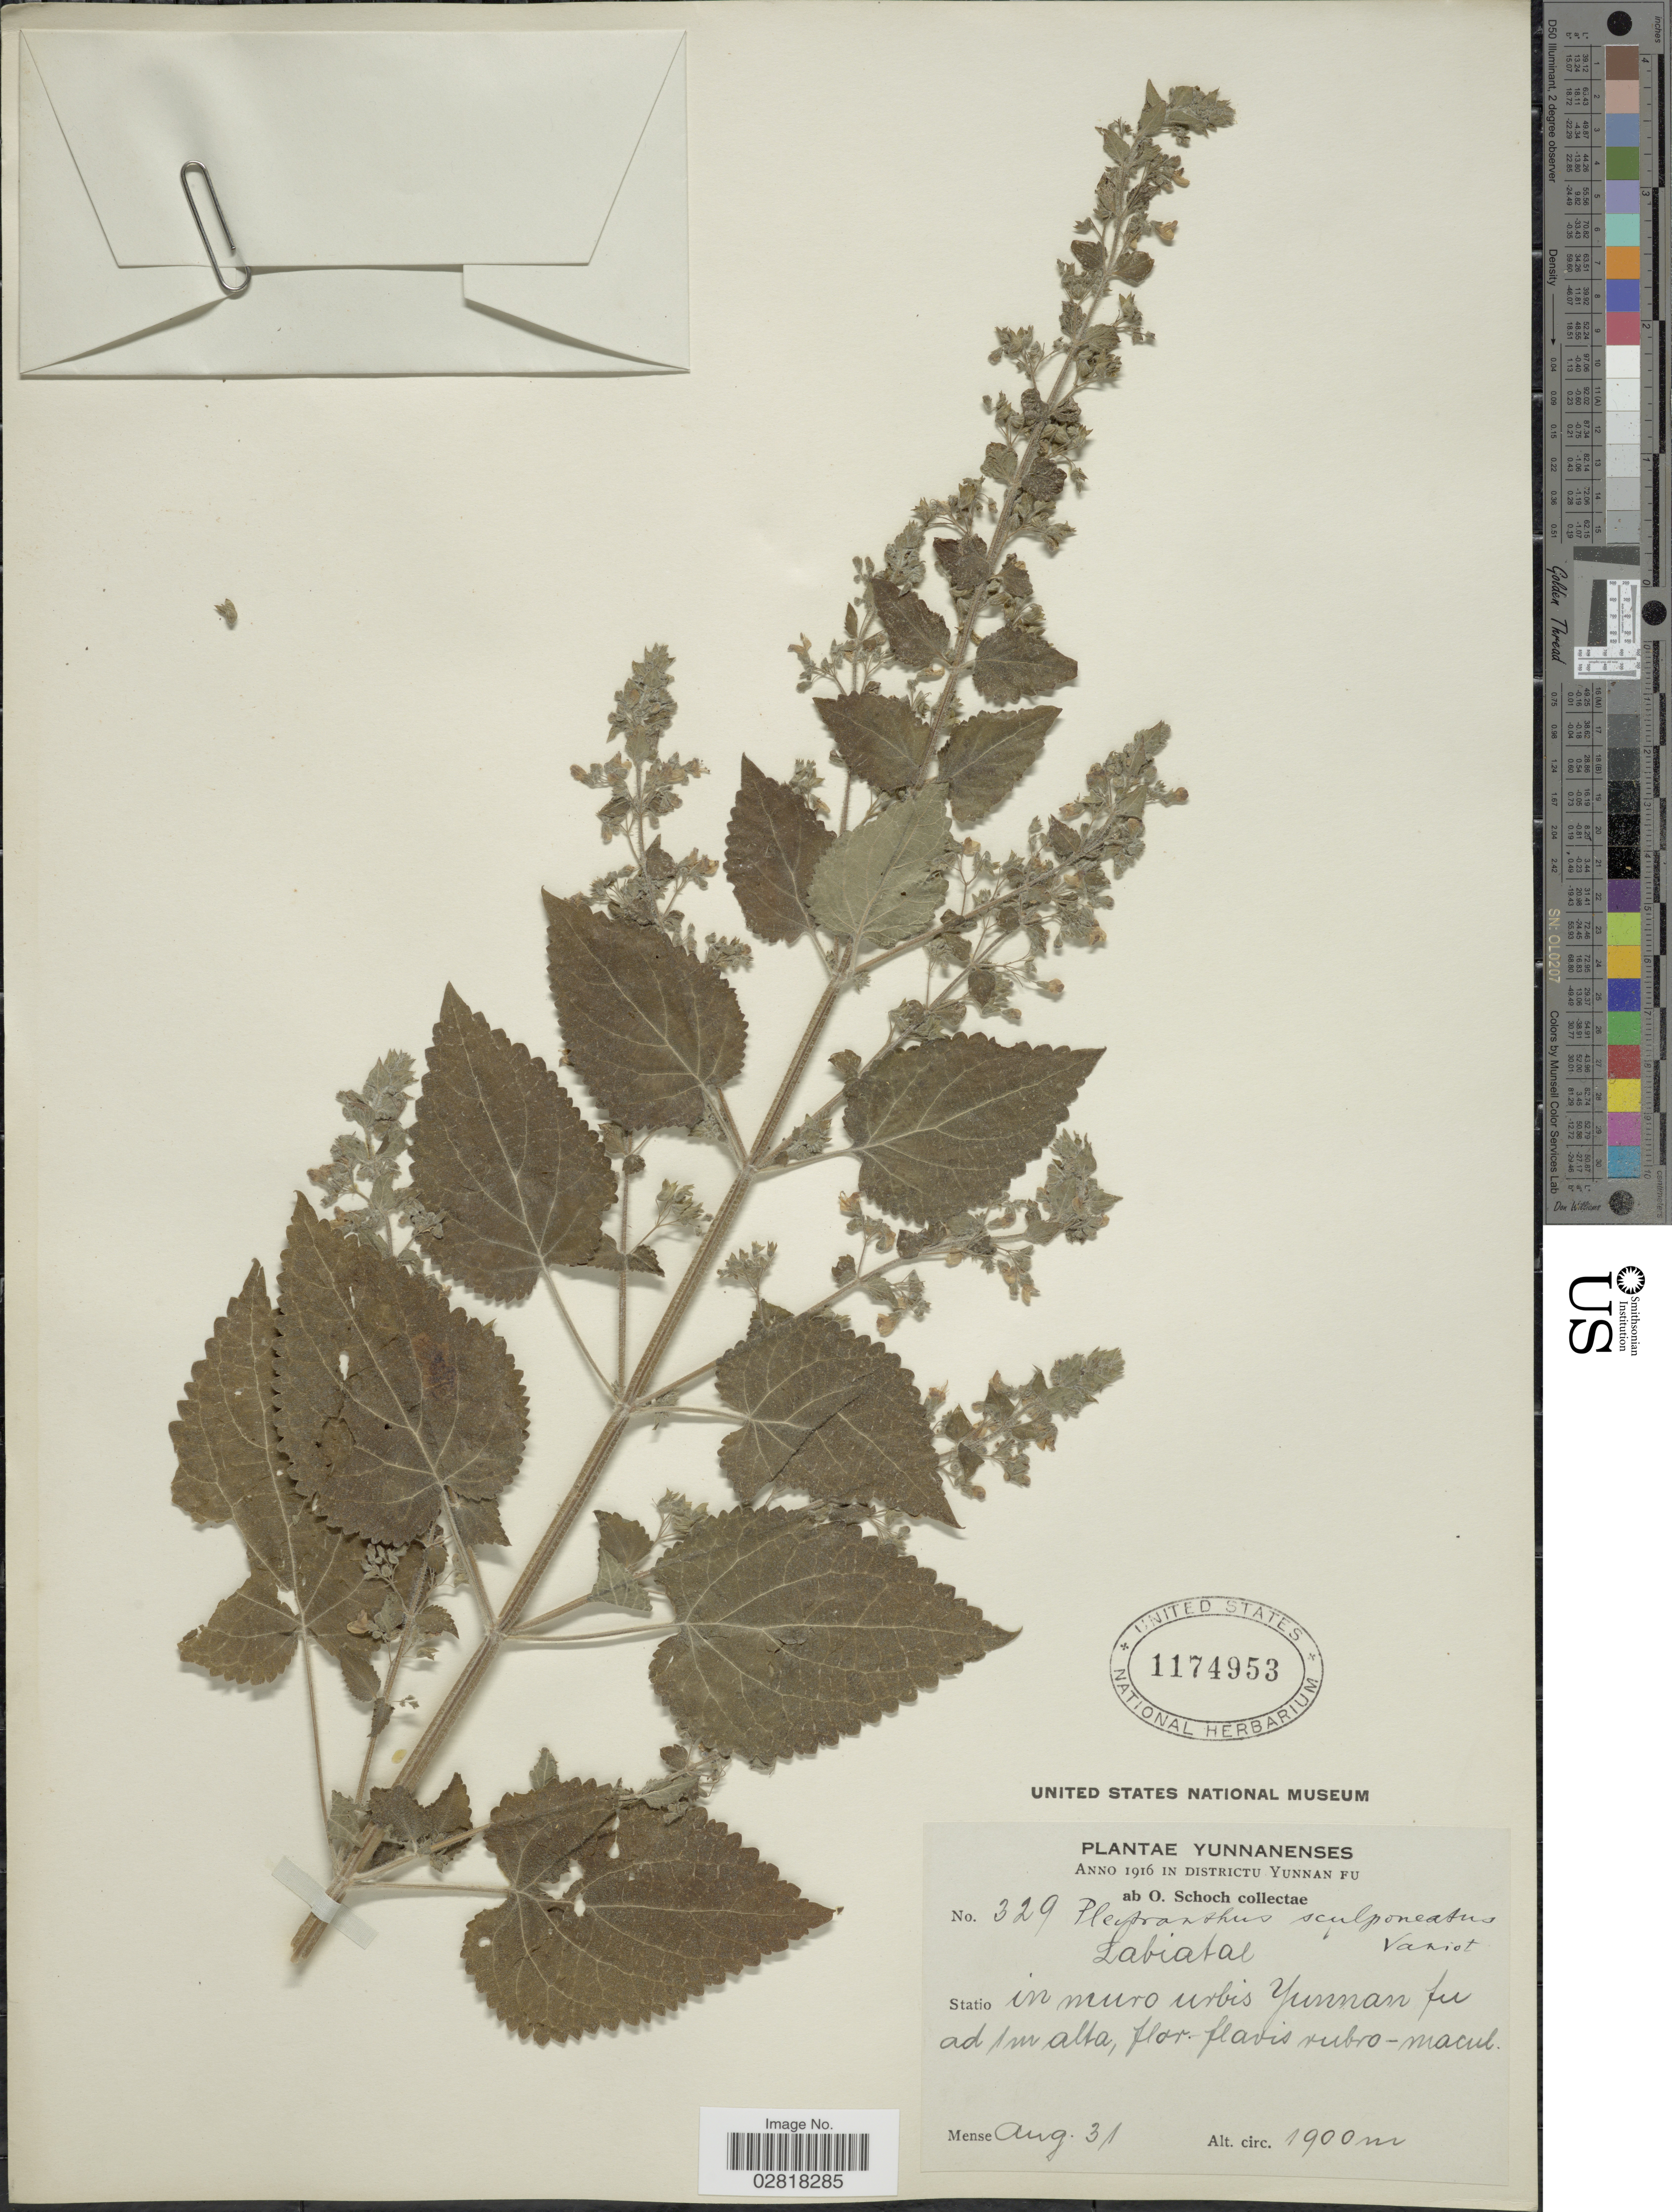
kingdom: Plantae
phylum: Tracheophyta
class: Magnoliopsida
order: Lamiales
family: Lamiaceae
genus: Plectranthus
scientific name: Plectranthus sculponiatus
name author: Vaniot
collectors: O. Schoch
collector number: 329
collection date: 1916-08-31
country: China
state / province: Yunnan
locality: Districtu Yunnan Fu, Statio in muro urbis Yunnan fu.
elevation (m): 1900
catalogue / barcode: US 1174953